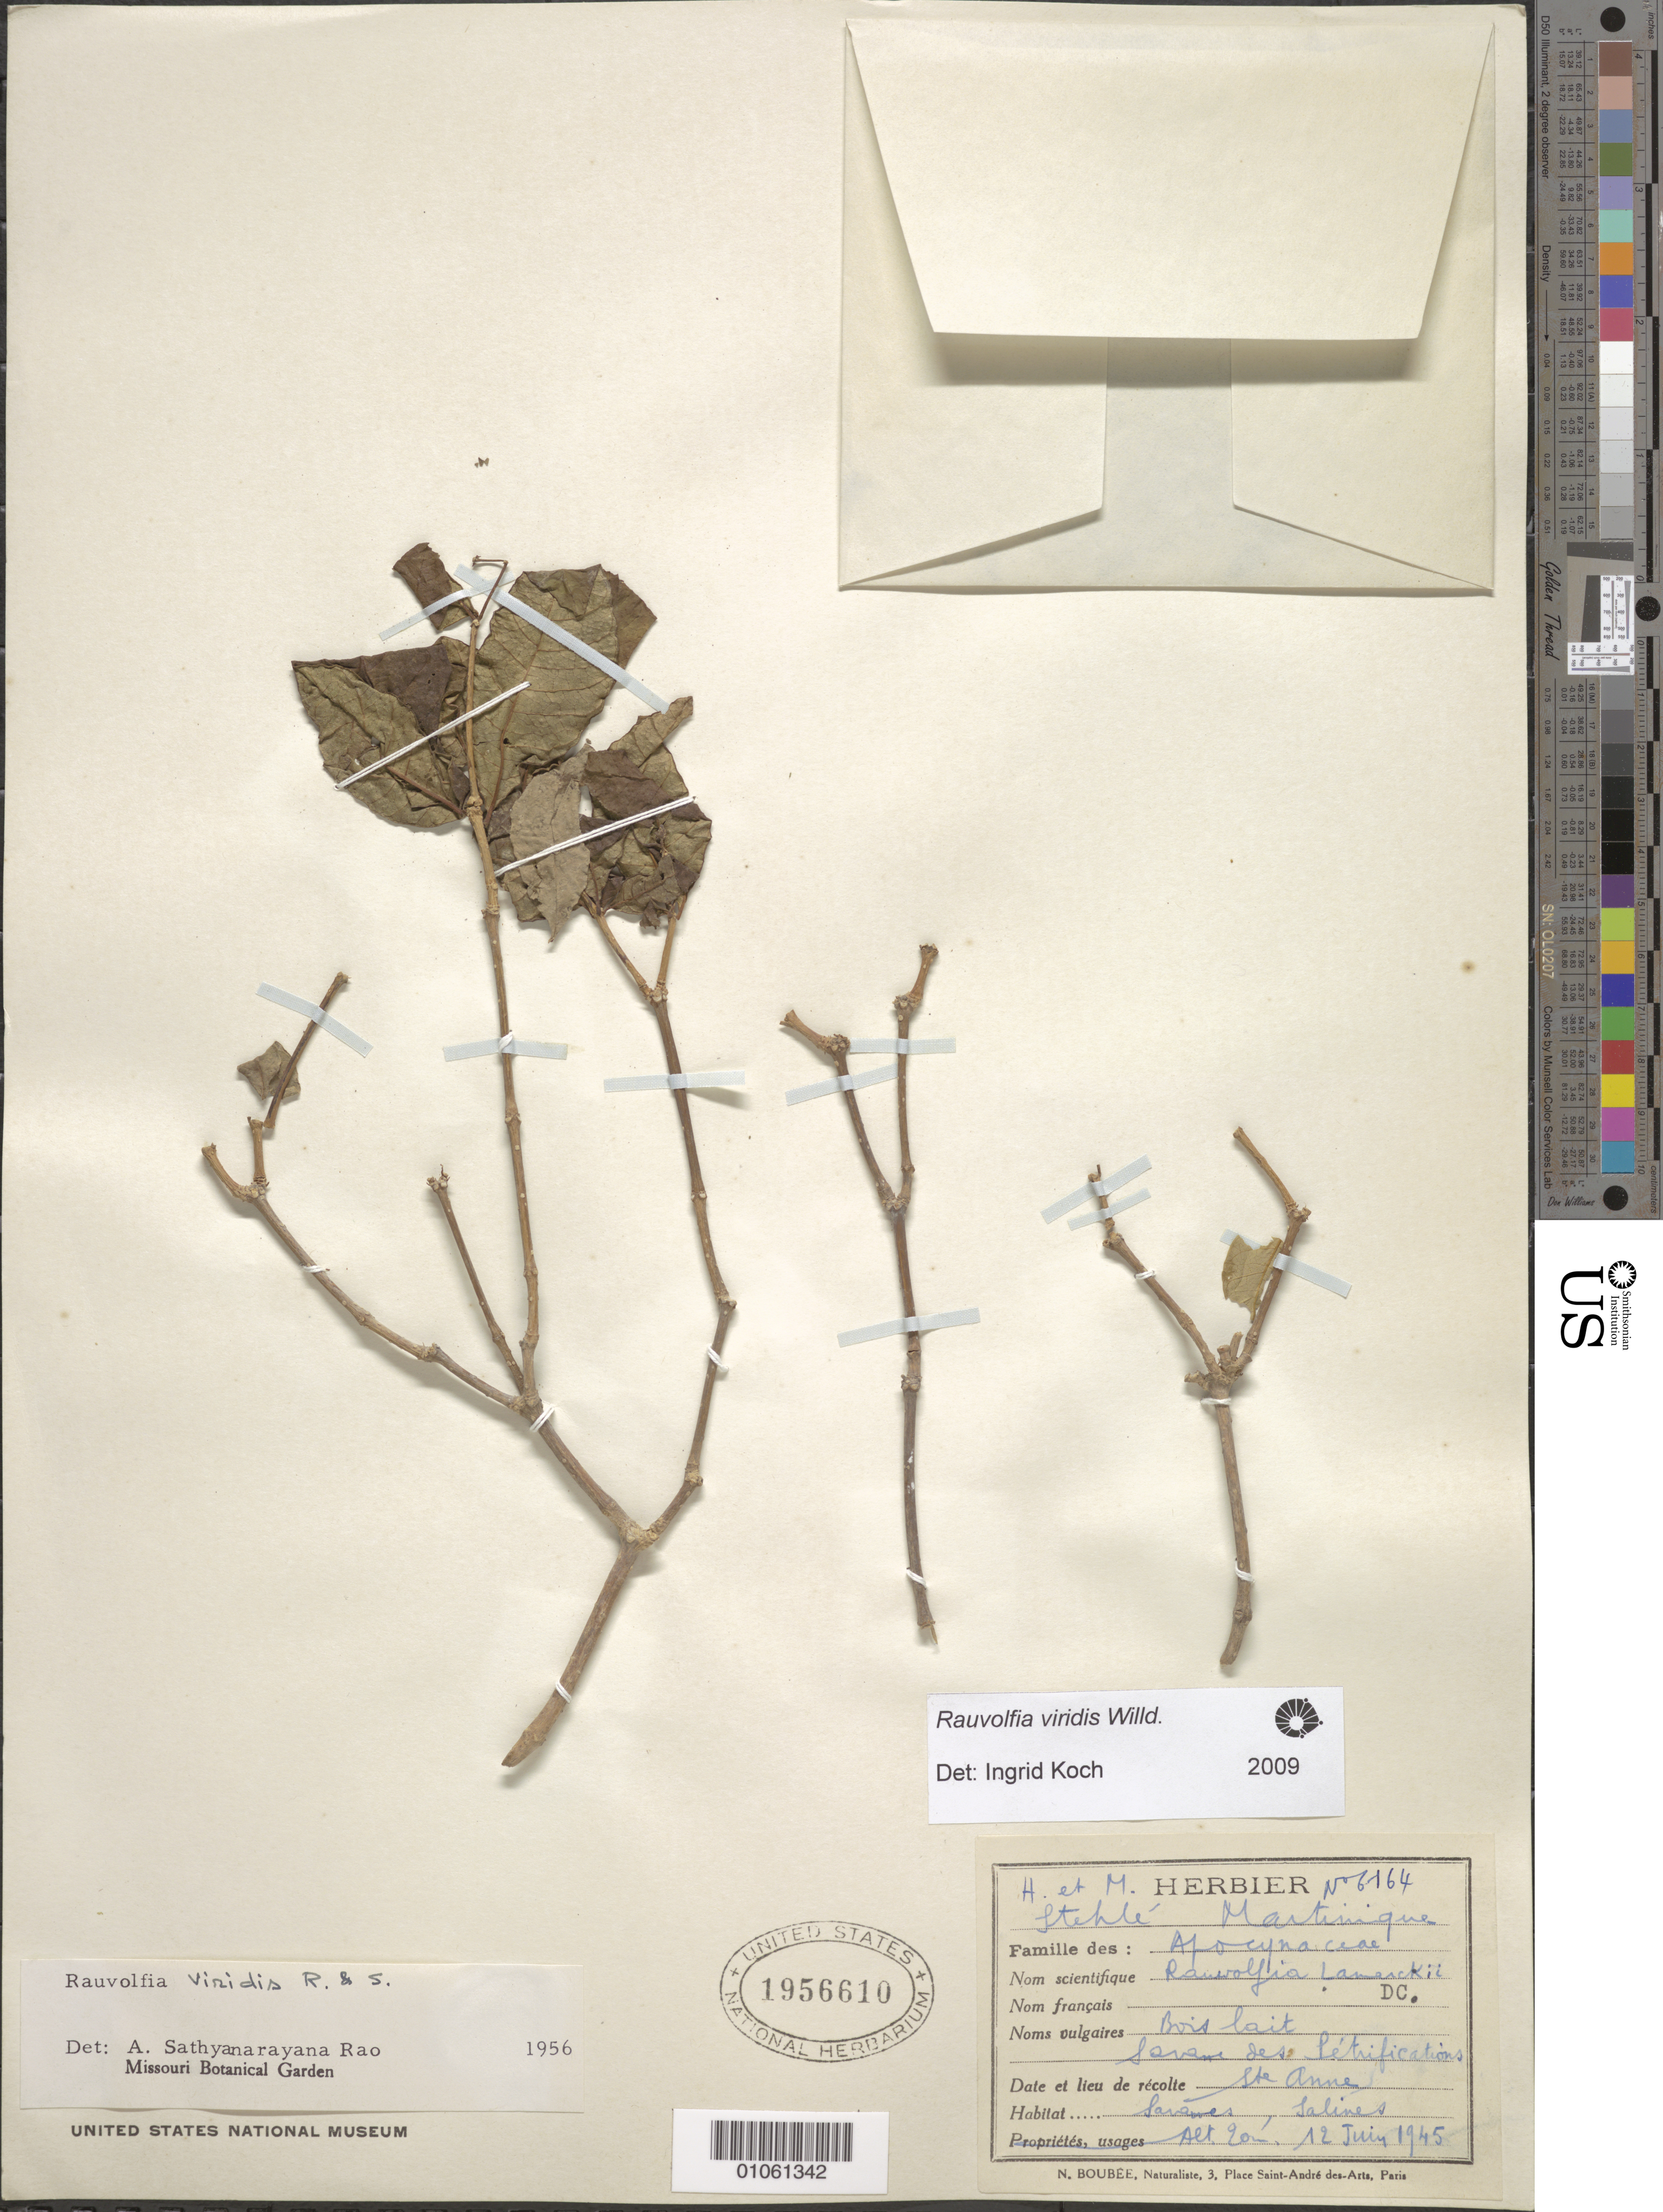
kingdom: Plantae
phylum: Tracheophyta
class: Magnoliopsida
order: Gentianales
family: Apocynaceae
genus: Rauvolfia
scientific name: Rauvolfia viridis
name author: Willd. ex Roem. & Schult.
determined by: Koch, I.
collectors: H. Stehlé & M. Stehlé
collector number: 6164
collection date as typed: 12 Jul 1945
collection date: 1945-07-12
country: Martinique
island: Martinique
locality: Savane des Pétrifications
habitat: Savanes, salines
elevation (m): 20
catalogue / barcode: US 1956610